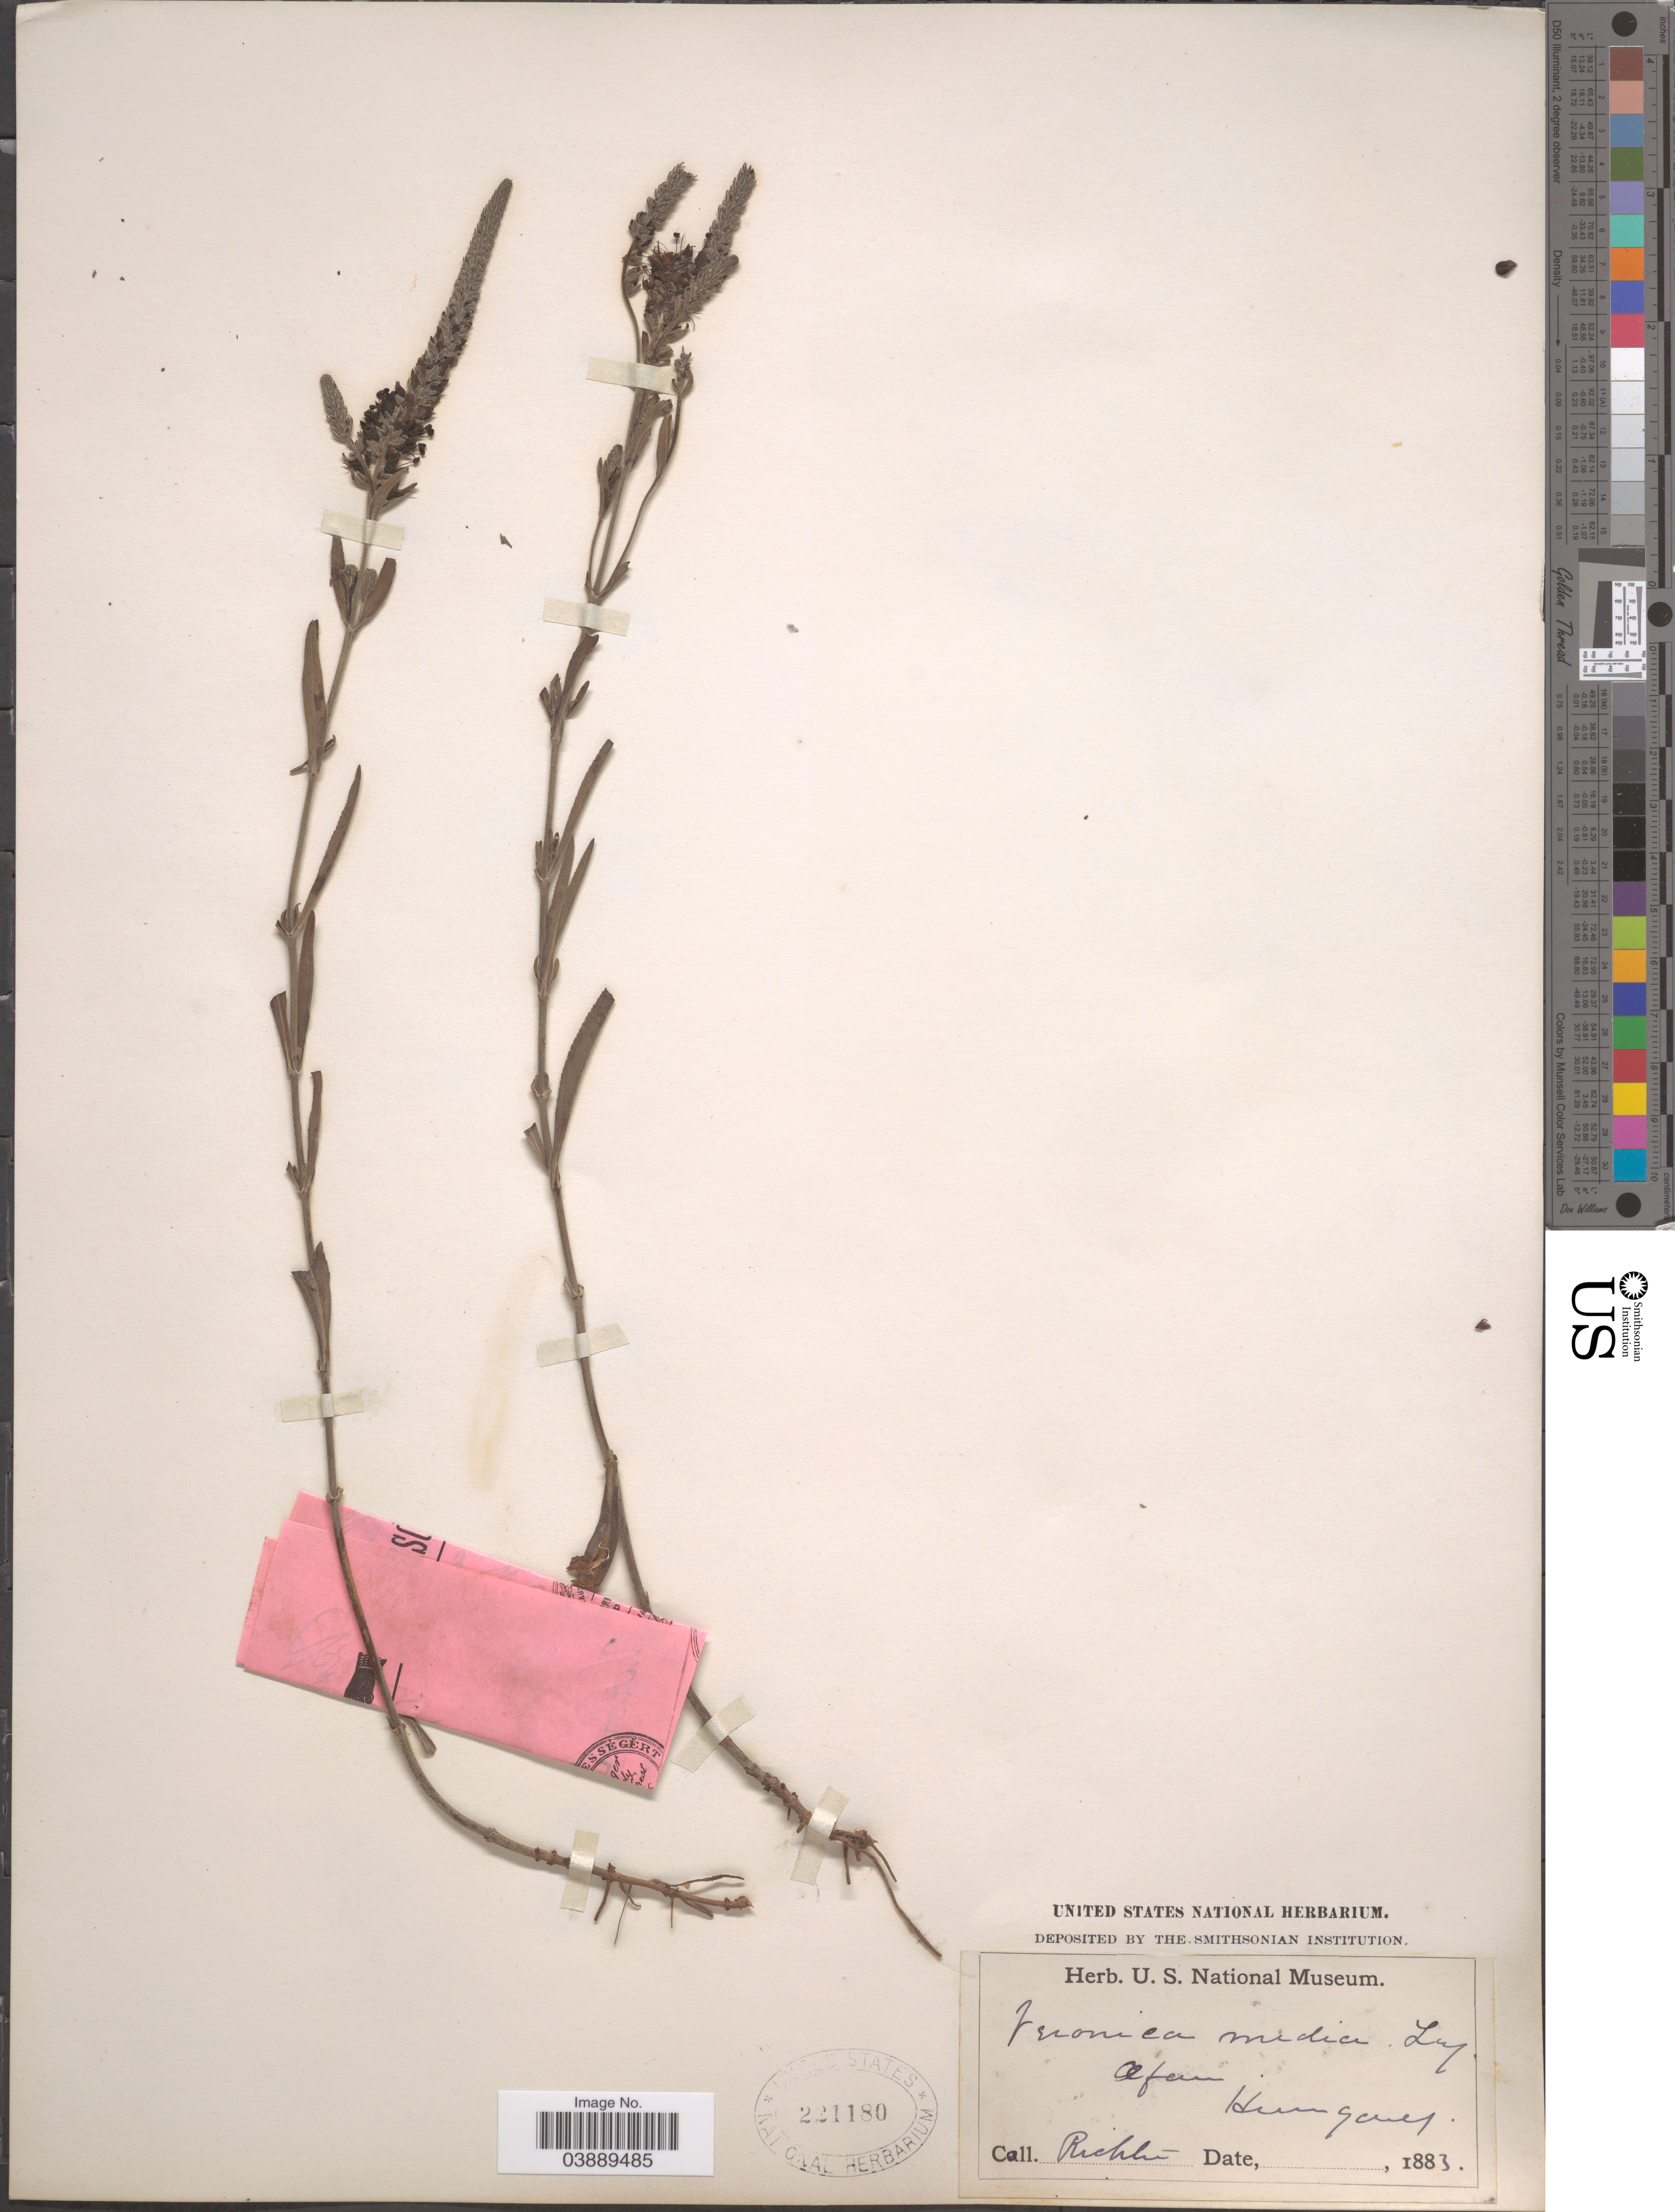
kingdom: Plantae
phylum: Tracheophyta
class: Magnoliopsida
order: Lamiales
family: Plantaginaceae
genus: Veronica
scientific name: Veronica media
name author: Lej.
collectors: -- Richter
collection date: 1883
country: Hungary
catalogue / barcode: US 221180